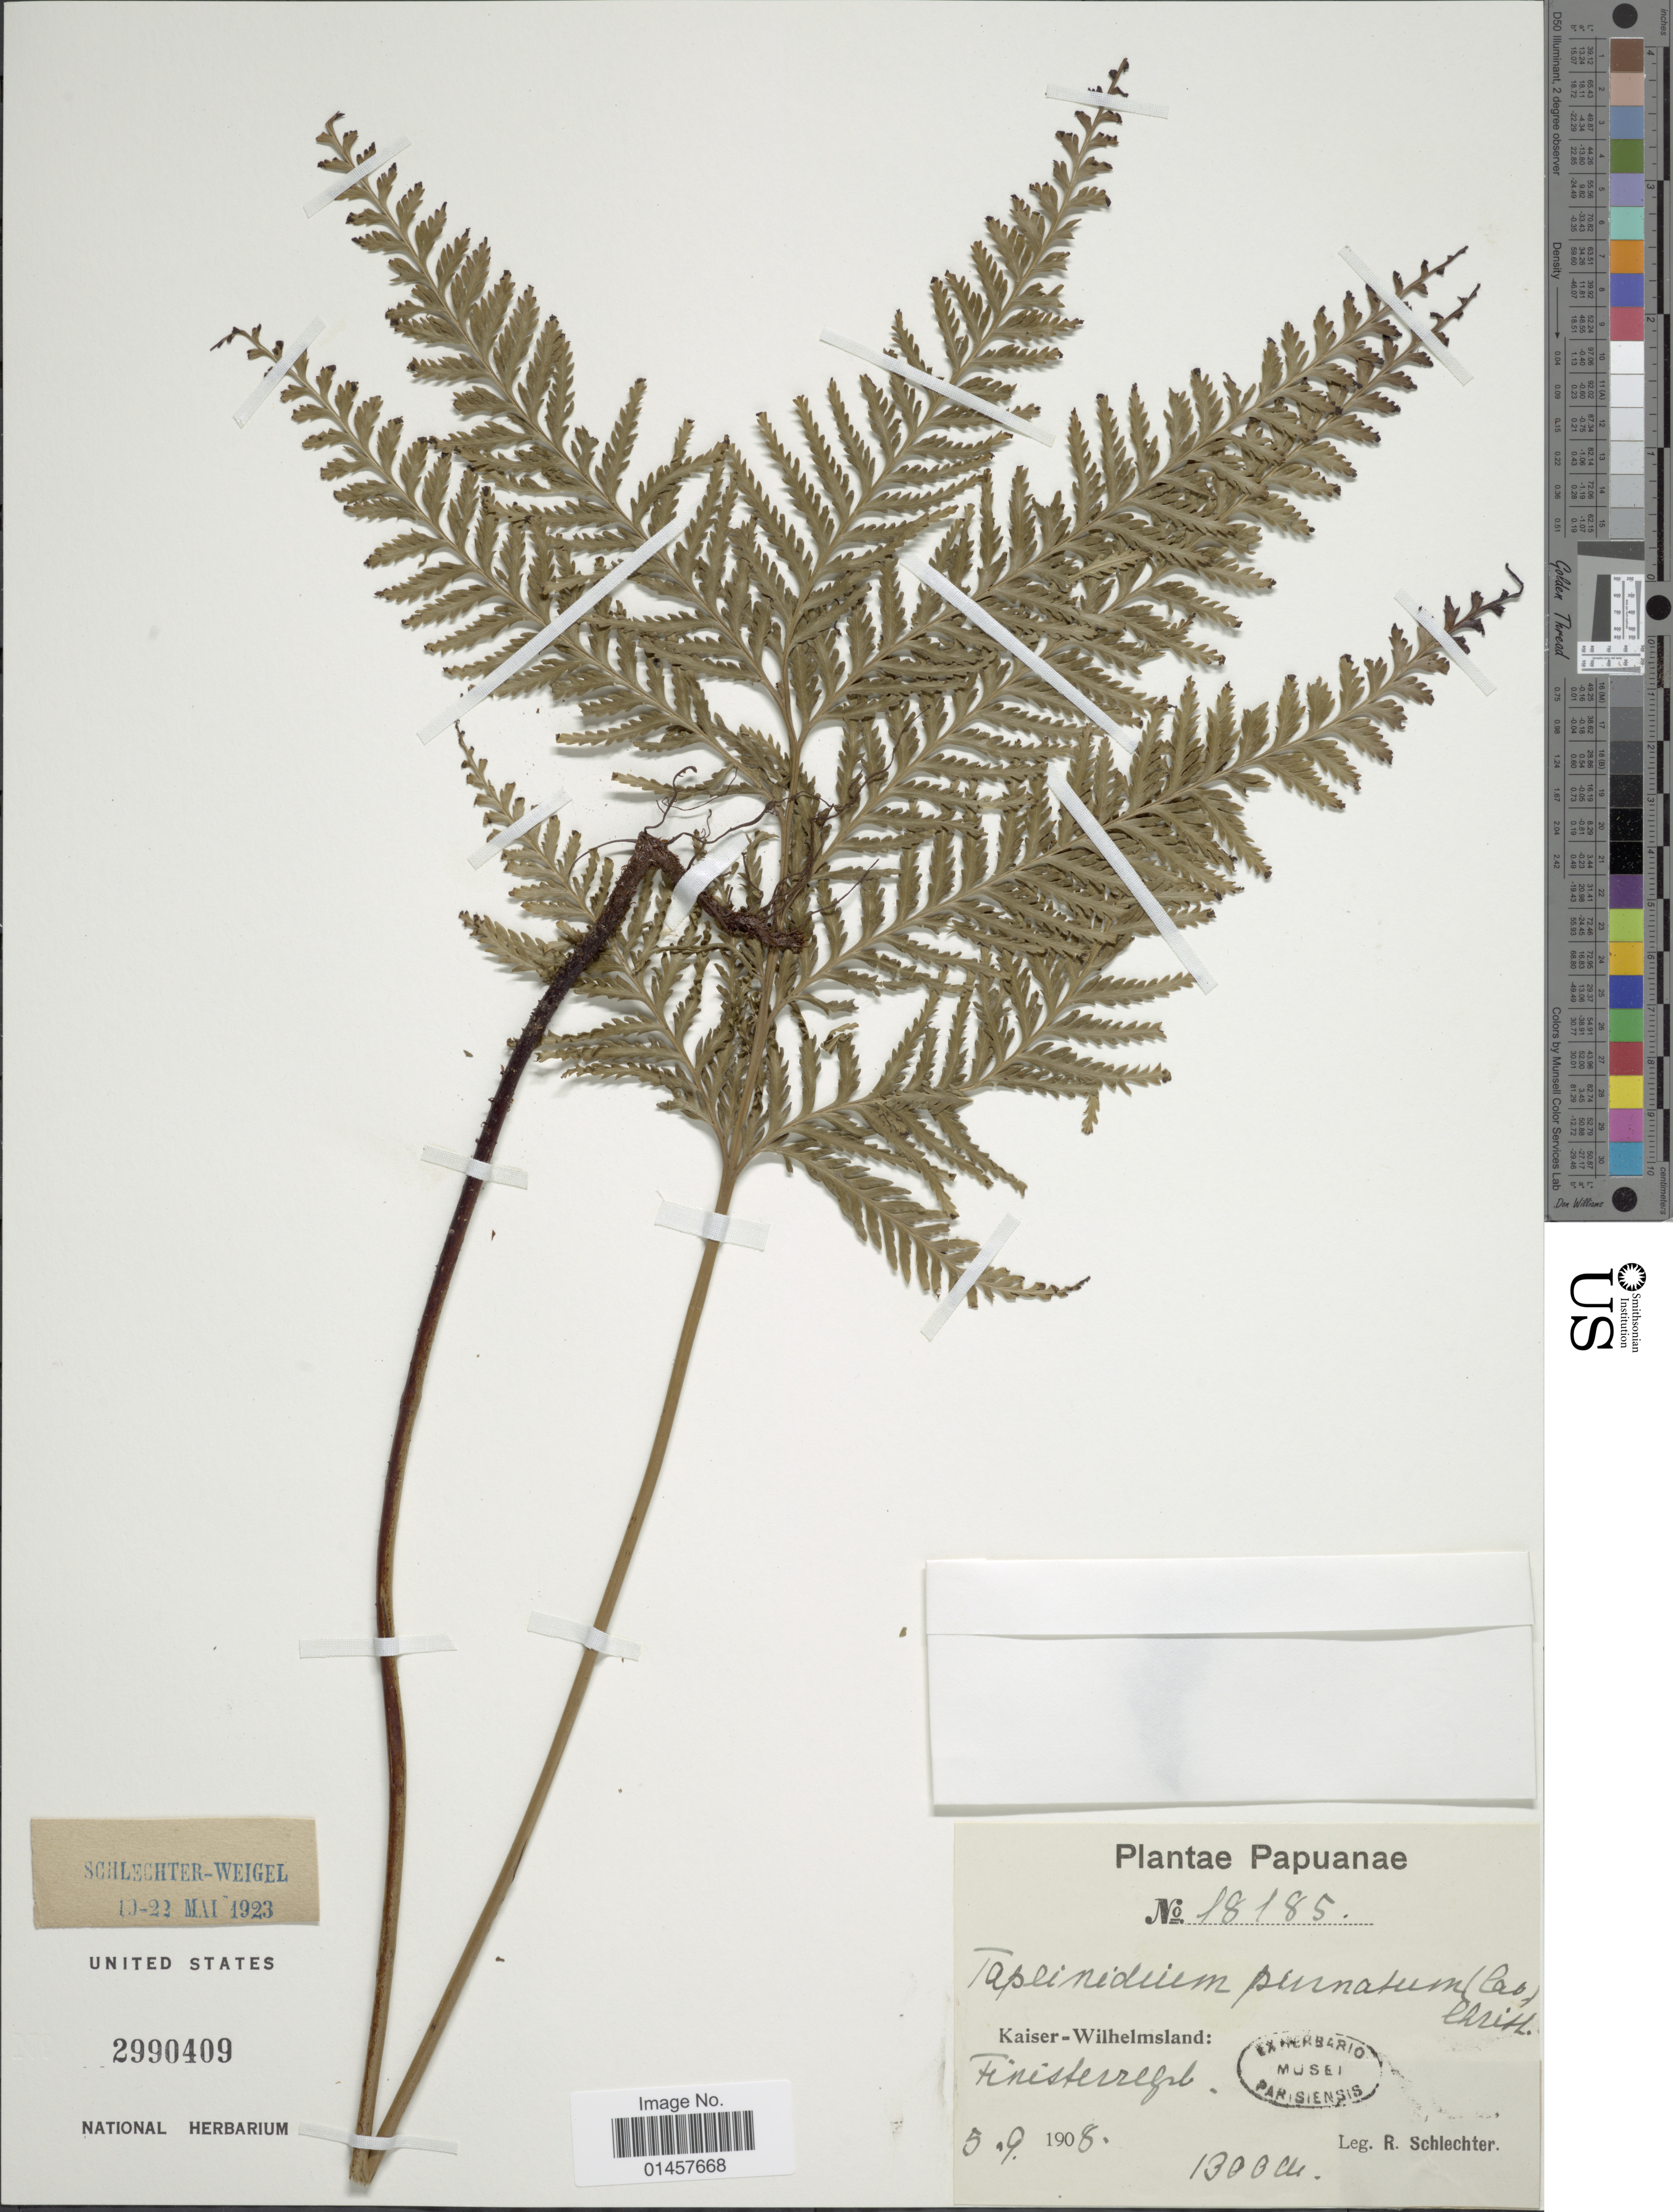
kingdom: Plantae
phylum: Tracheophyta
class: Polypodiopsida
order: Polypodiales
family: Lindsaeaceae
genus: Tapeinidium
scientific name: Tapeinidium pinnatum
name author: (Cav.) C. Chr.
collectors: F. R. R. Schlechter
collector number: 18185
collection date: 1908-09-05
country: Papua New Guinea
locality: Papua, Kaiser-Wilhelmsland: Finisterre geb.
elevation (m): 1300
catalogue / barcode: US 2990409